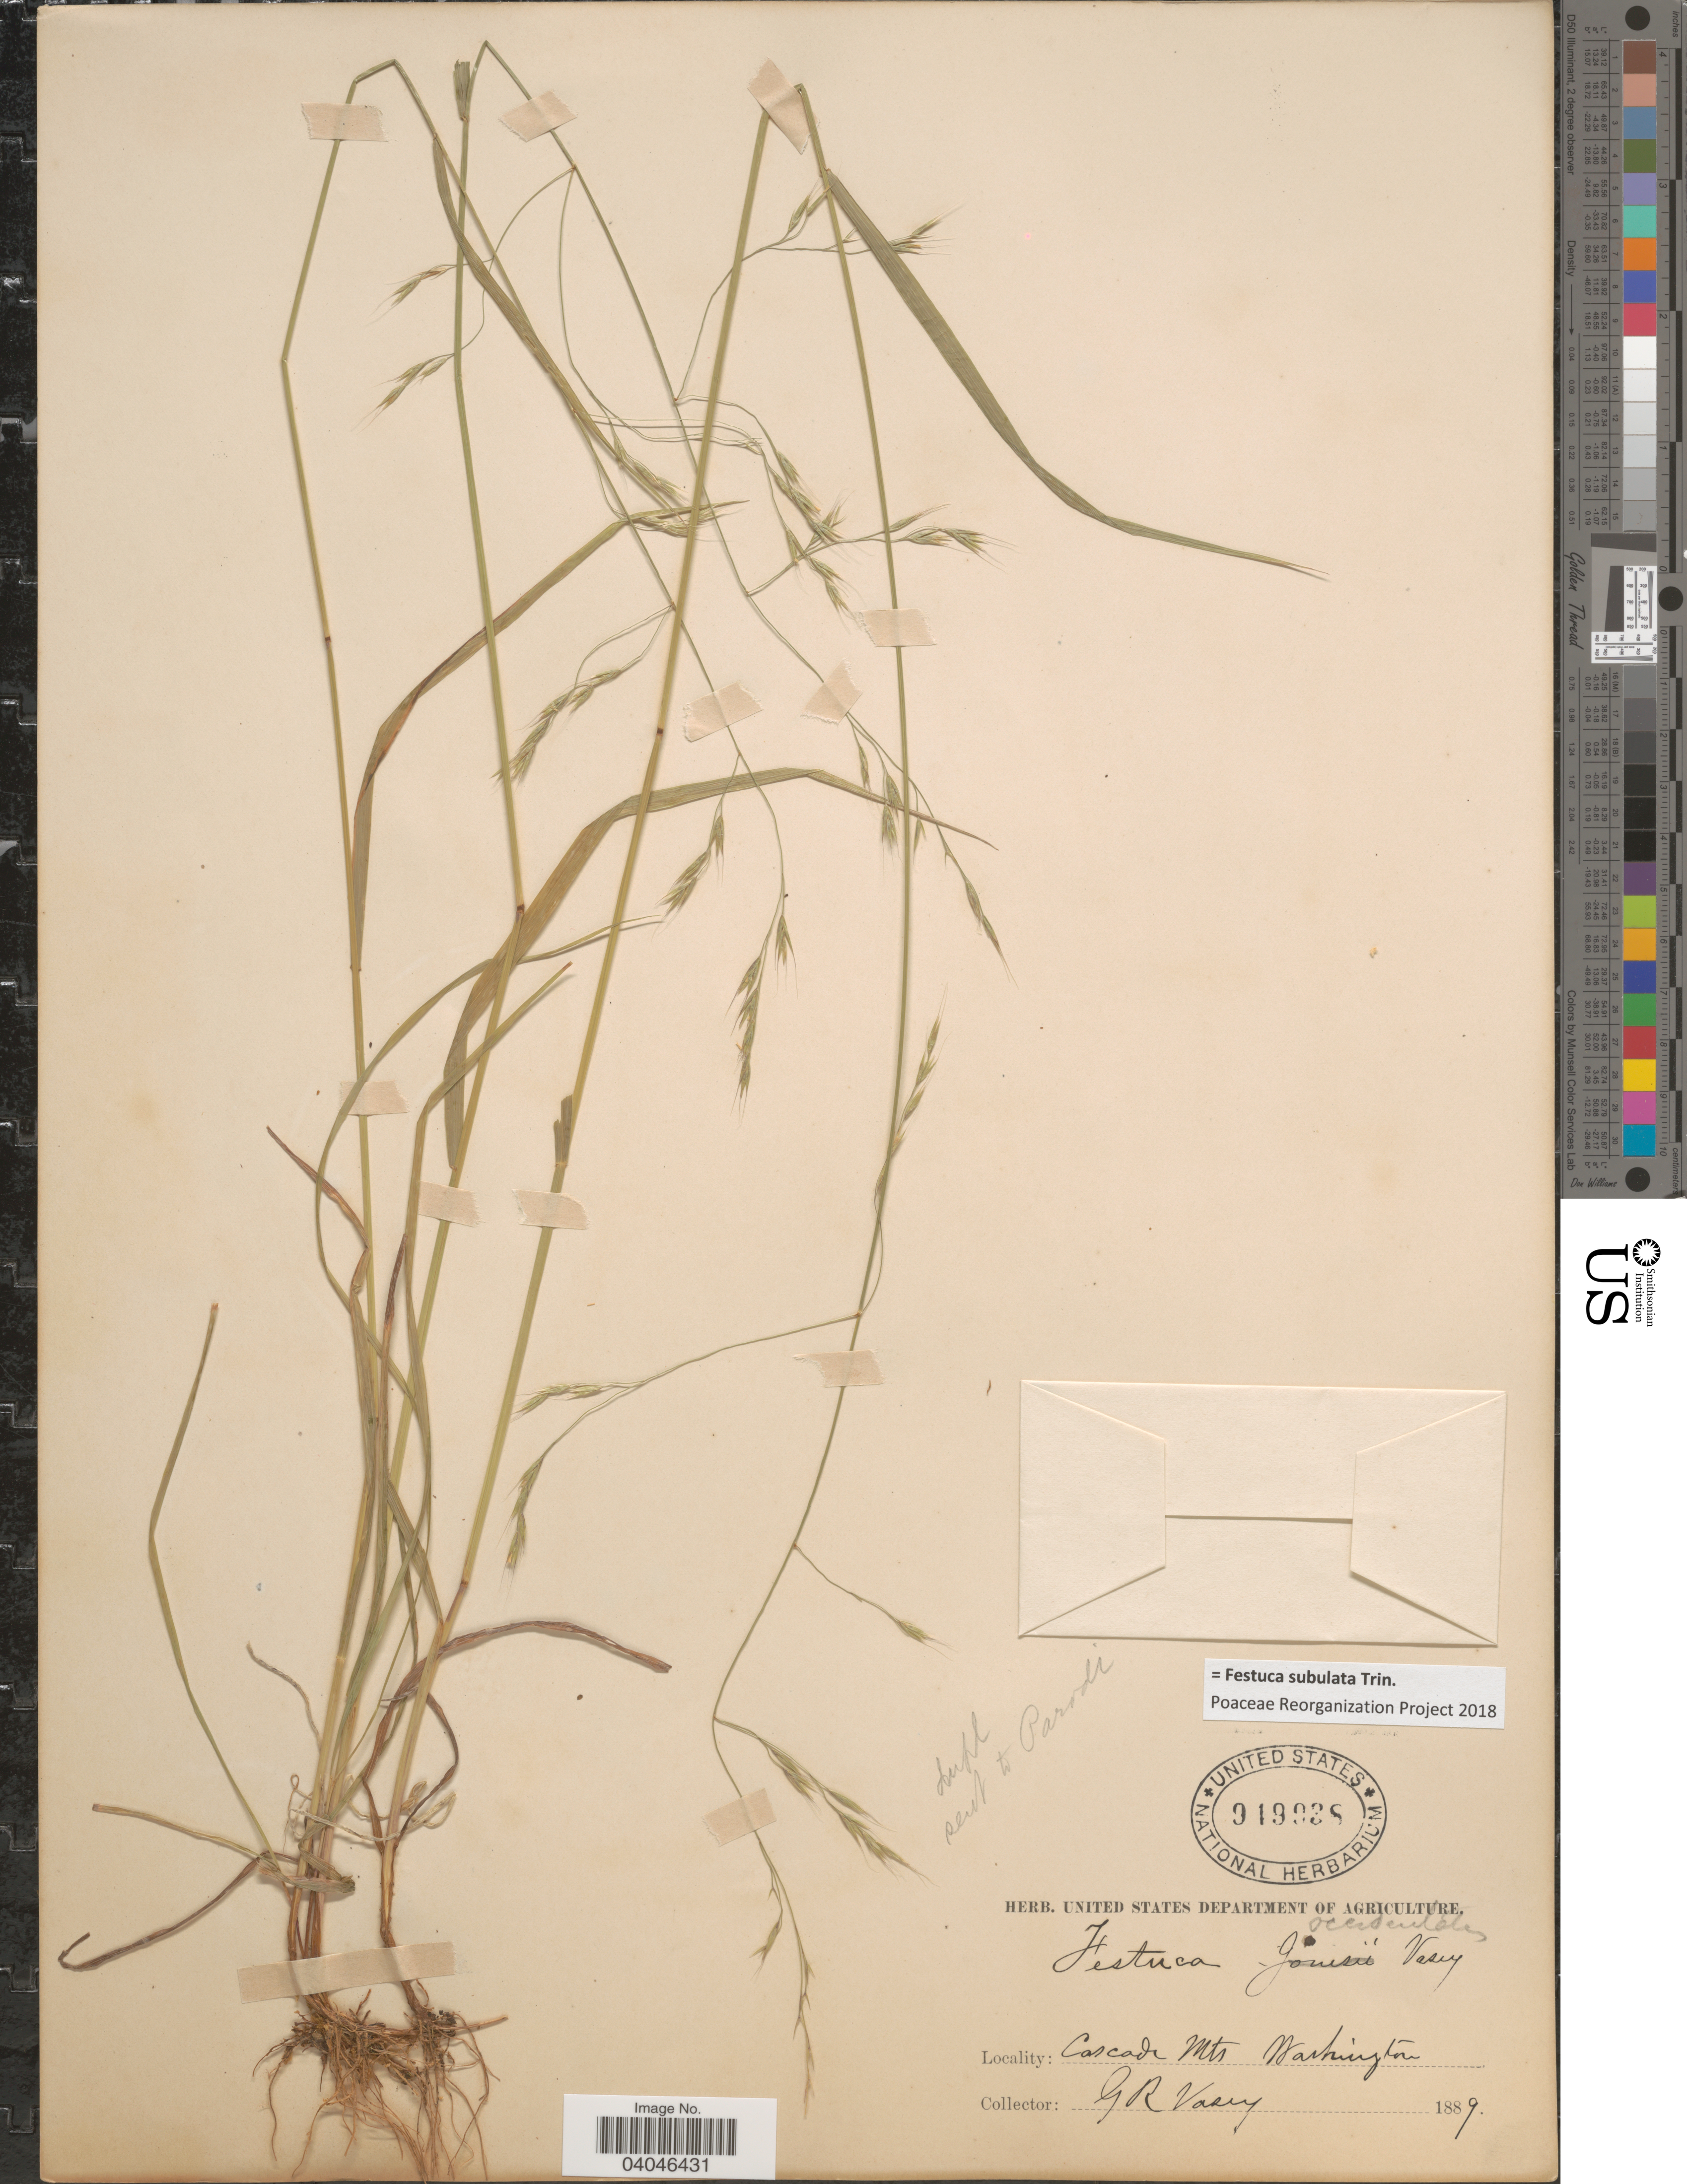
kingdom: Plantae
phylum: Tracheophyta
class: Liliopsida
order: Poales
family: Poaceae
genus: Festuca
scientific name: Festuca subulata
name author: Trin.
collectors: G. R. Vasey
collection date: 1889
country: United States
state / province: Washington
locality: Cascade Mts.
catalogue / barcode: US 919038